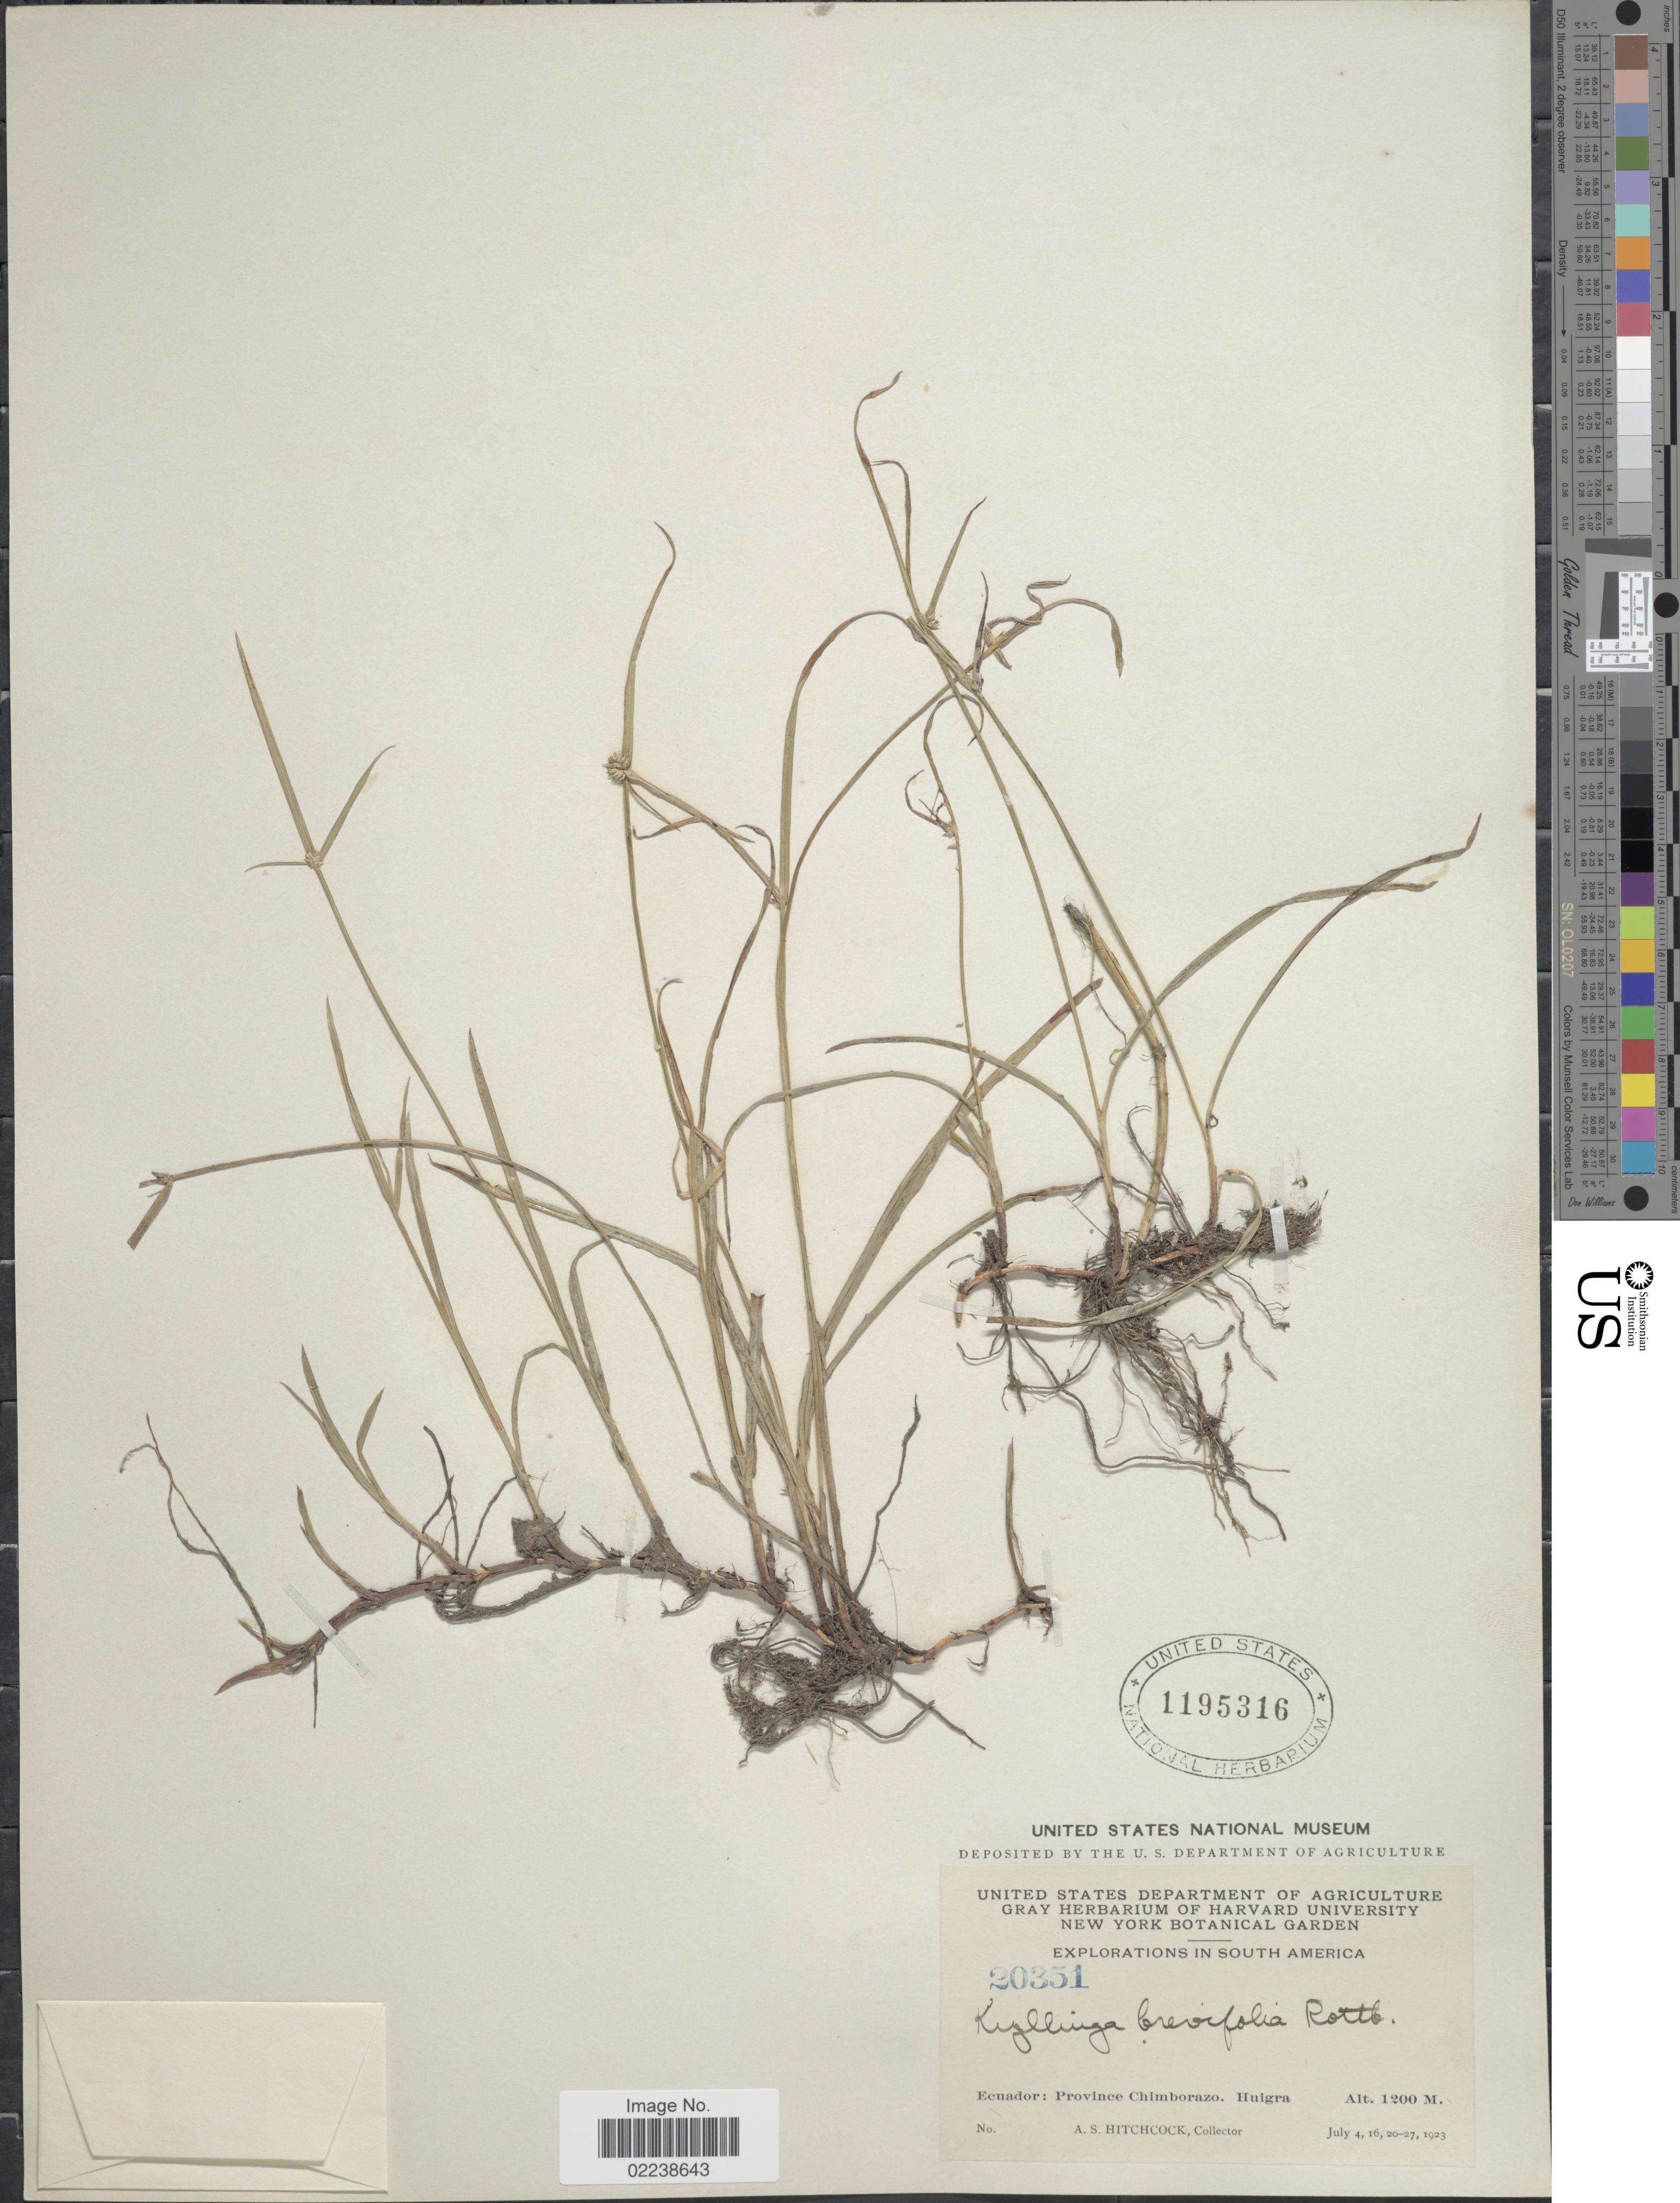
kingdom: Plantae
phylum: Tracheophyta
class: Liliopsida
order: Poales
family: Cyperaceae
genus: Cyperus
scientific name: Cyperus brevifolius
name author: (Rottb.) Hassk.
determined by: Strong, M. T., (US), Smithsonian Institution - National Museum of Natural History (UNITED STATES)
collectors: A. S. Hitchcock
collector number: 20351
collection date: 1923-07-04/1923-07-27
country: Ecuador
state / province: Chimborazo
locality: South America. Ecuador: Province of Chimborazo. Huigra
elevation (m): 1200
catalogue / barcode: US 1195316